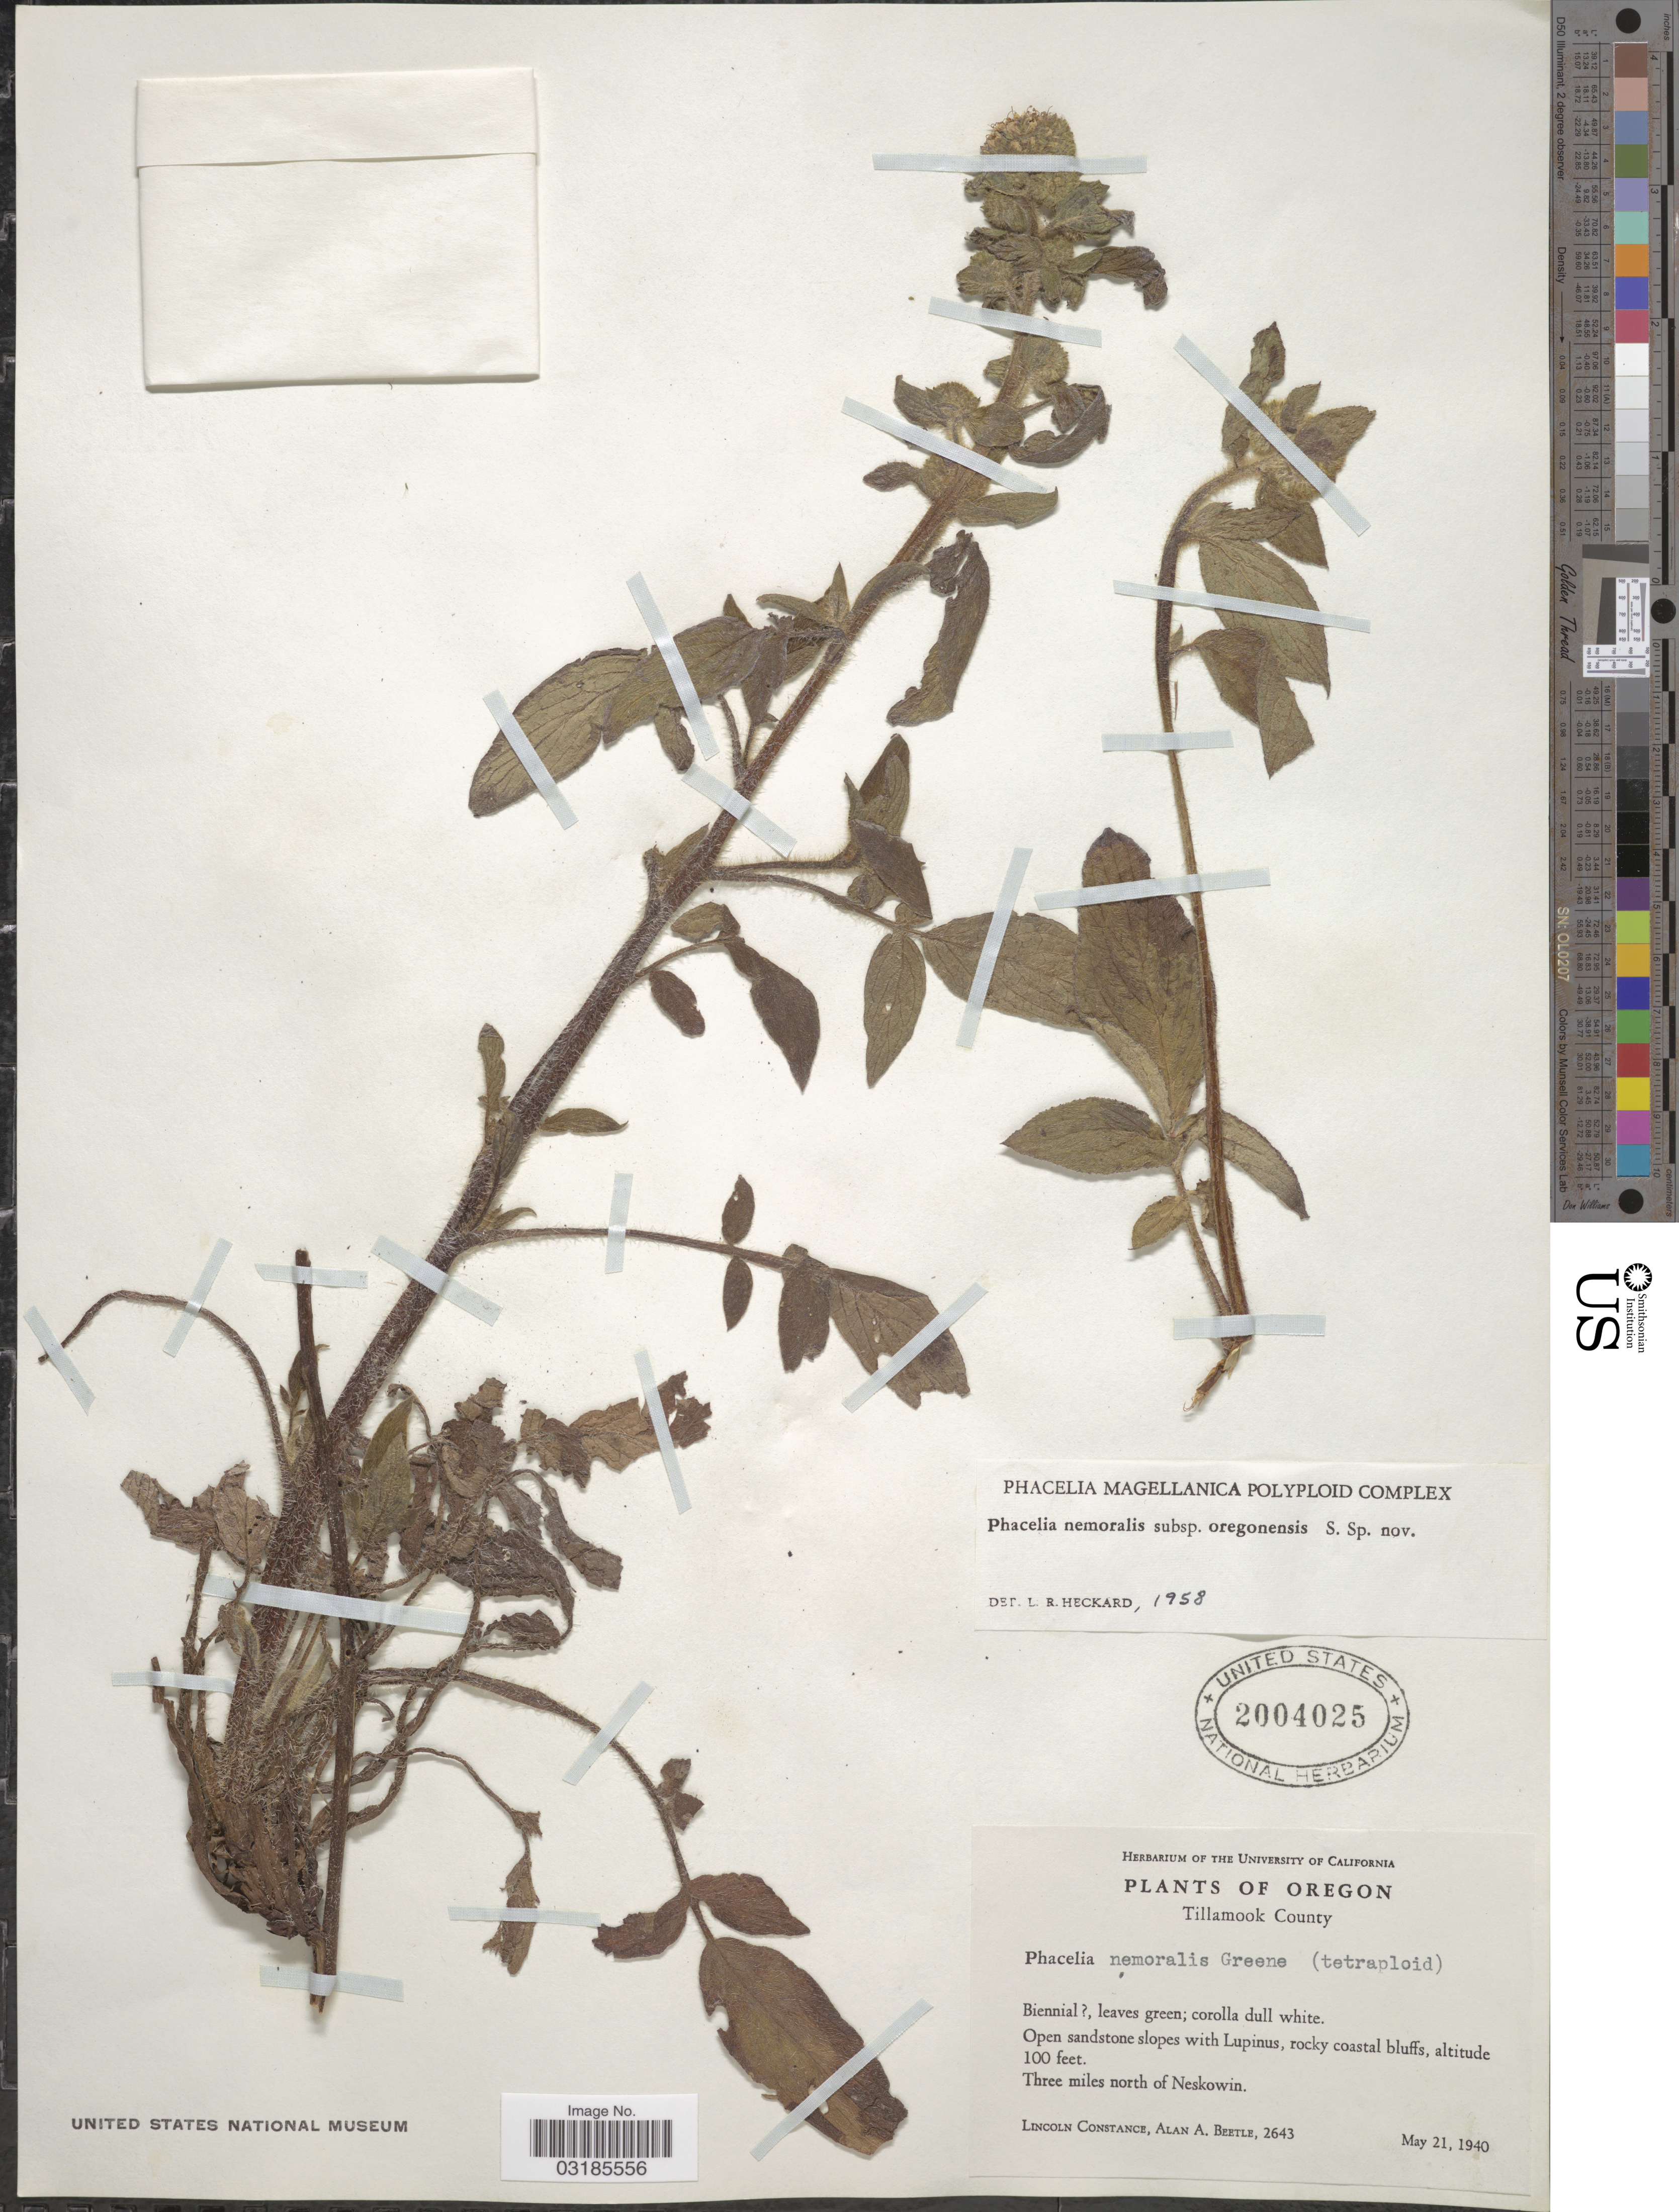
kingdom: Plantae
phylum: Tracheophyta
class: Magnoliopsida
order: Boraginales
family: Hydrophyllaceae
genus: Phacelia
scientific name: Phacelia nemoralis subsp. oregonensis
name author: Heckard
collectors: L. Constance & A. A. Beetle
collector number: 2643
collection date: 1940-05-21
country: United States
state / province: Oregon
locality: Tillamook County, Three miles north of Neskowin.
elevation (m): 30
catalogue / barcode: US 2004025